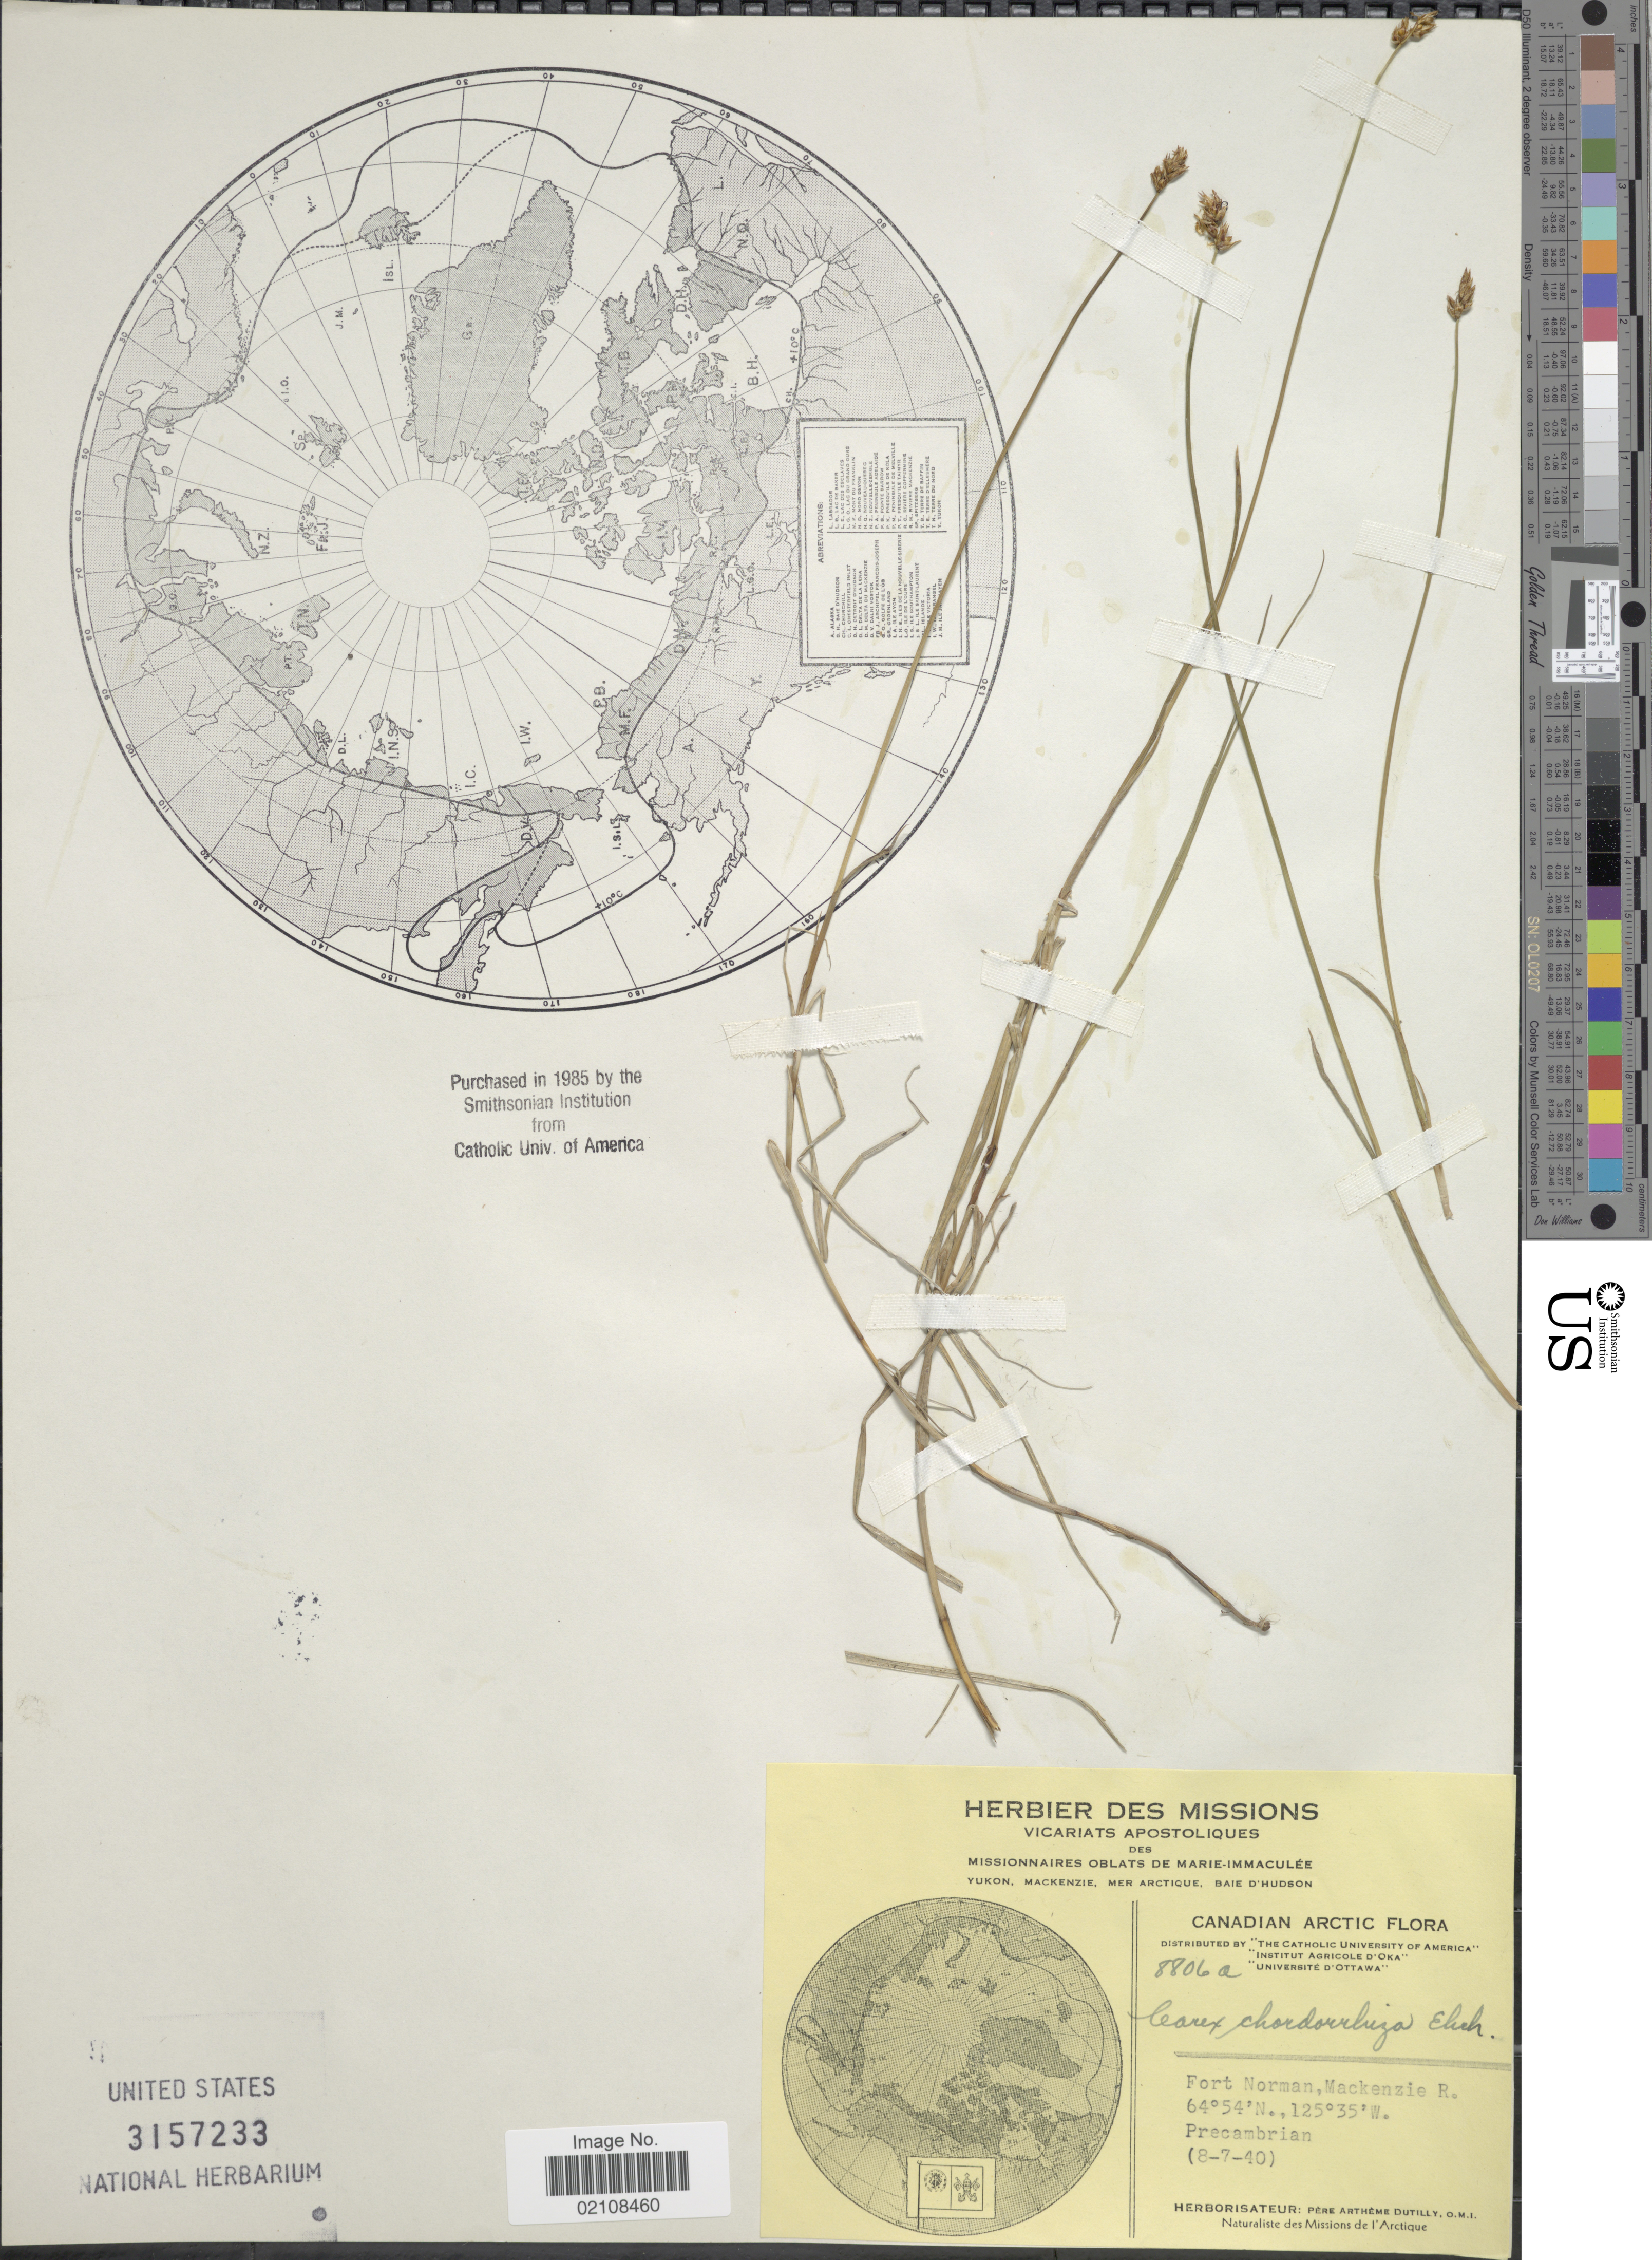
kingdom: Plantae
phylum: Tracheophyta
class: Liliopsida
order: Poales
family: Cyperaceae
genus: Carex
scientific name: Carex chordorrhiza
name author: L. f.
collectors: A. Dutilly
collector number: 8806a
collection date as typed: Transcribed d/m/y: 8/7/40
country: Canada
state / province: Northwest Territories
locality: Canadian Arctic. Fort Norman, Mackenzie R. Precambrian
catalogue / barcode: US 3157233